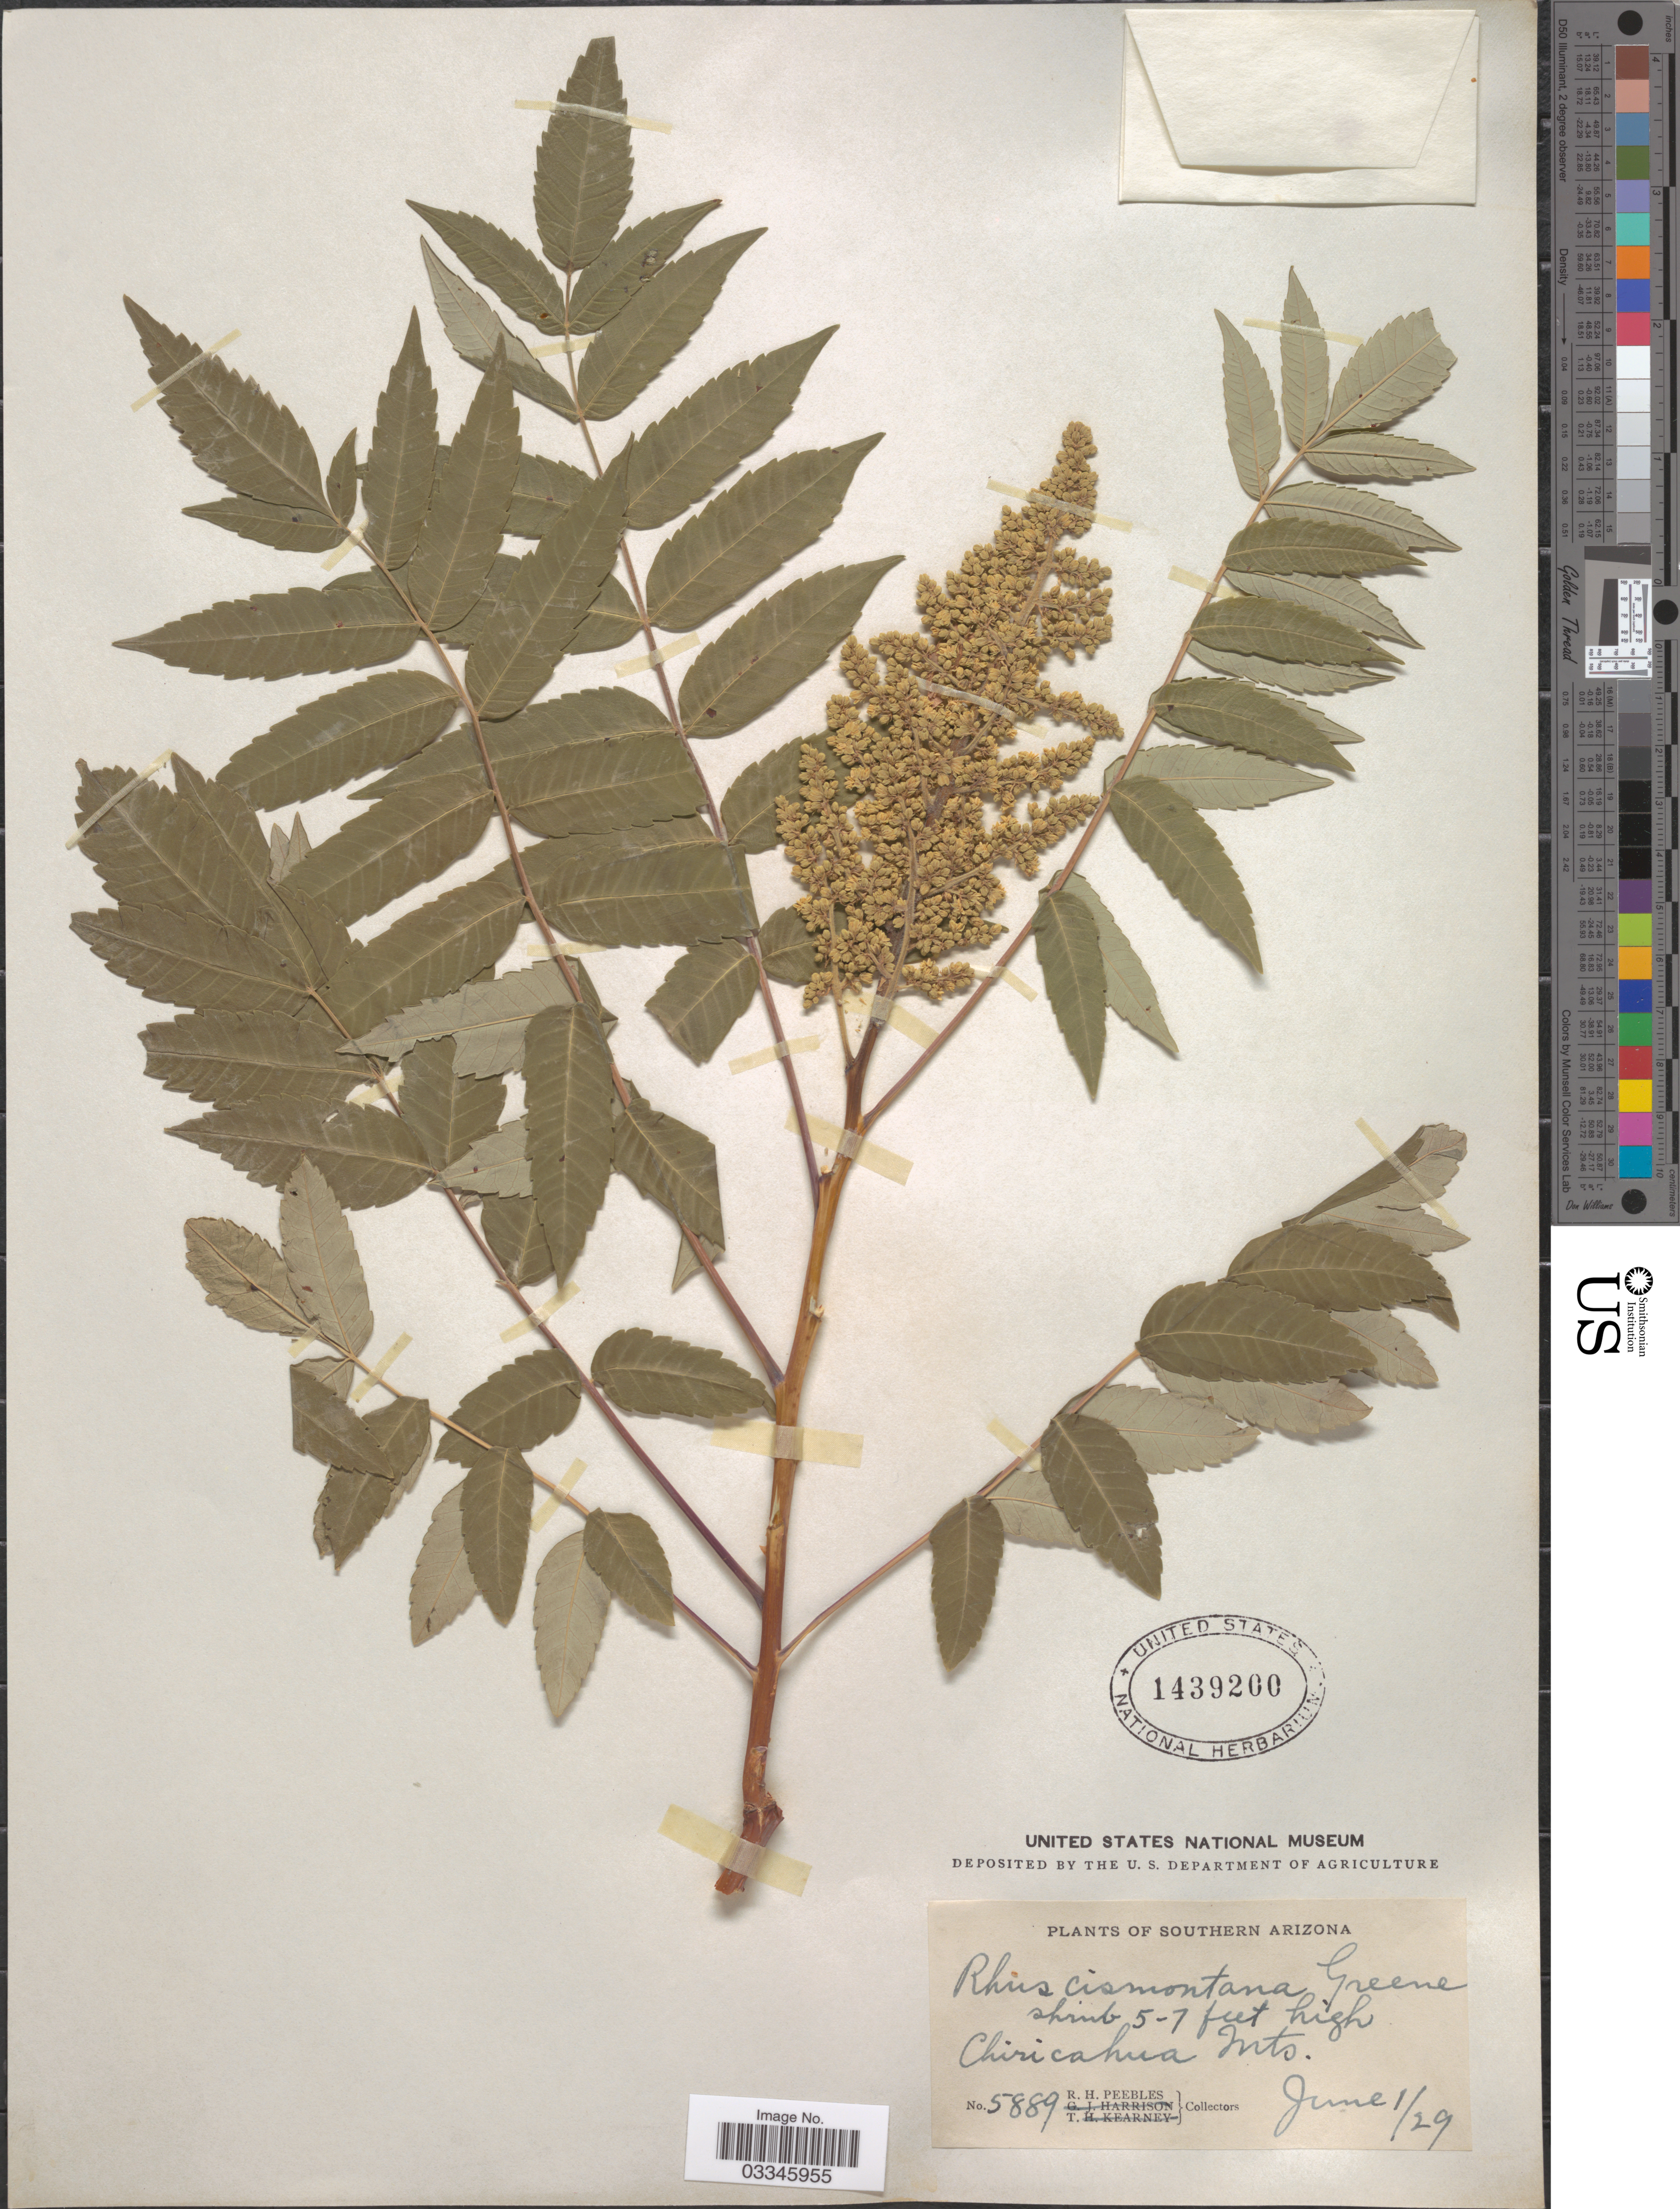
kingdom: Plantae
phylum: Tracheophyta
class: Magnoliopsida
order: Sapindales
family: Anacardiaceae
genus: Rhus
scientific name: Rhus glabra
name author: L.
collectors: R. H. Peebles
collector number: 5889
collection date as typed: Transcribed d/m/y: 1/6/29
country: United States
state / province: Arizona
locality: Southern Arizona. Chiricahua Mts.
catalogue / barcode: US 1439200